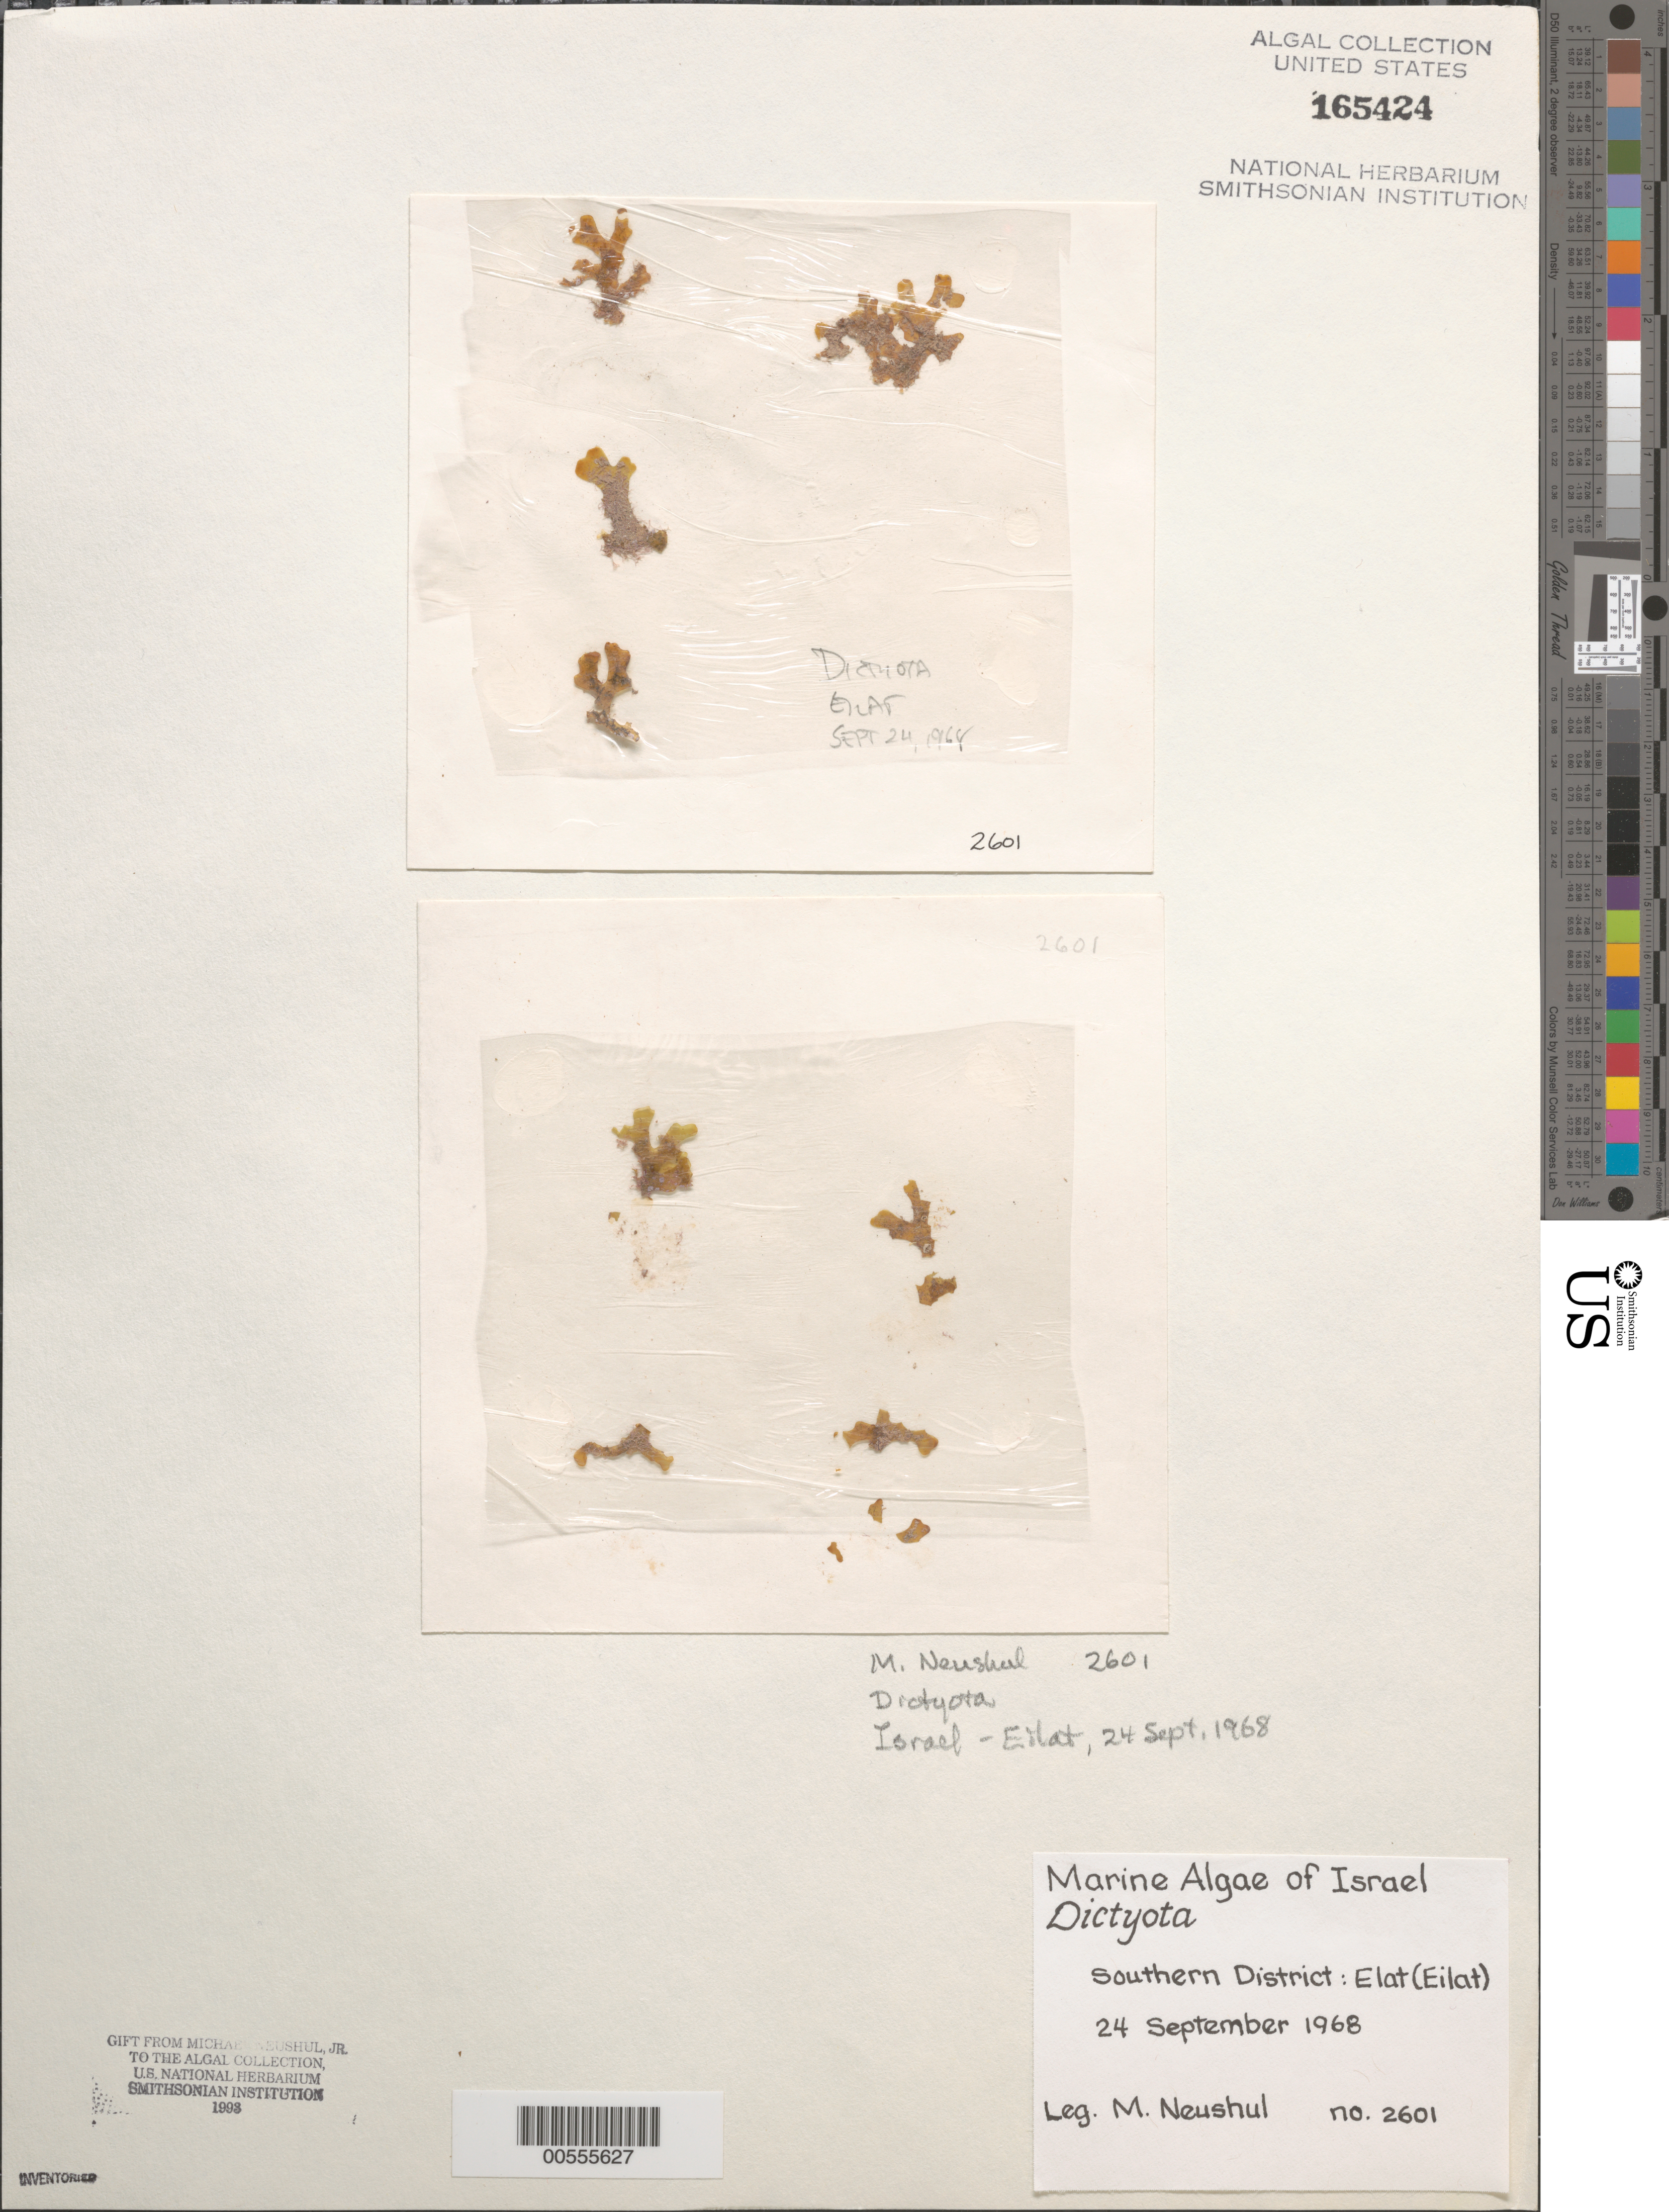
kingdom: Chromista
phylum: Ochrophyta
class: Phaeophyceae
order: Dictyotales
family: Dictyotaceae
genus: Dictyota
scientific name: Dictyota sp.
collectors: M. Neushul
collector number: Neushul 2601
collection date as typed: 24 Sep 1968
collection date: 1968-09-24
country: Israel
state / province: Southern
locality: Elat (Eilat)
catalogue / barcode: US 165424